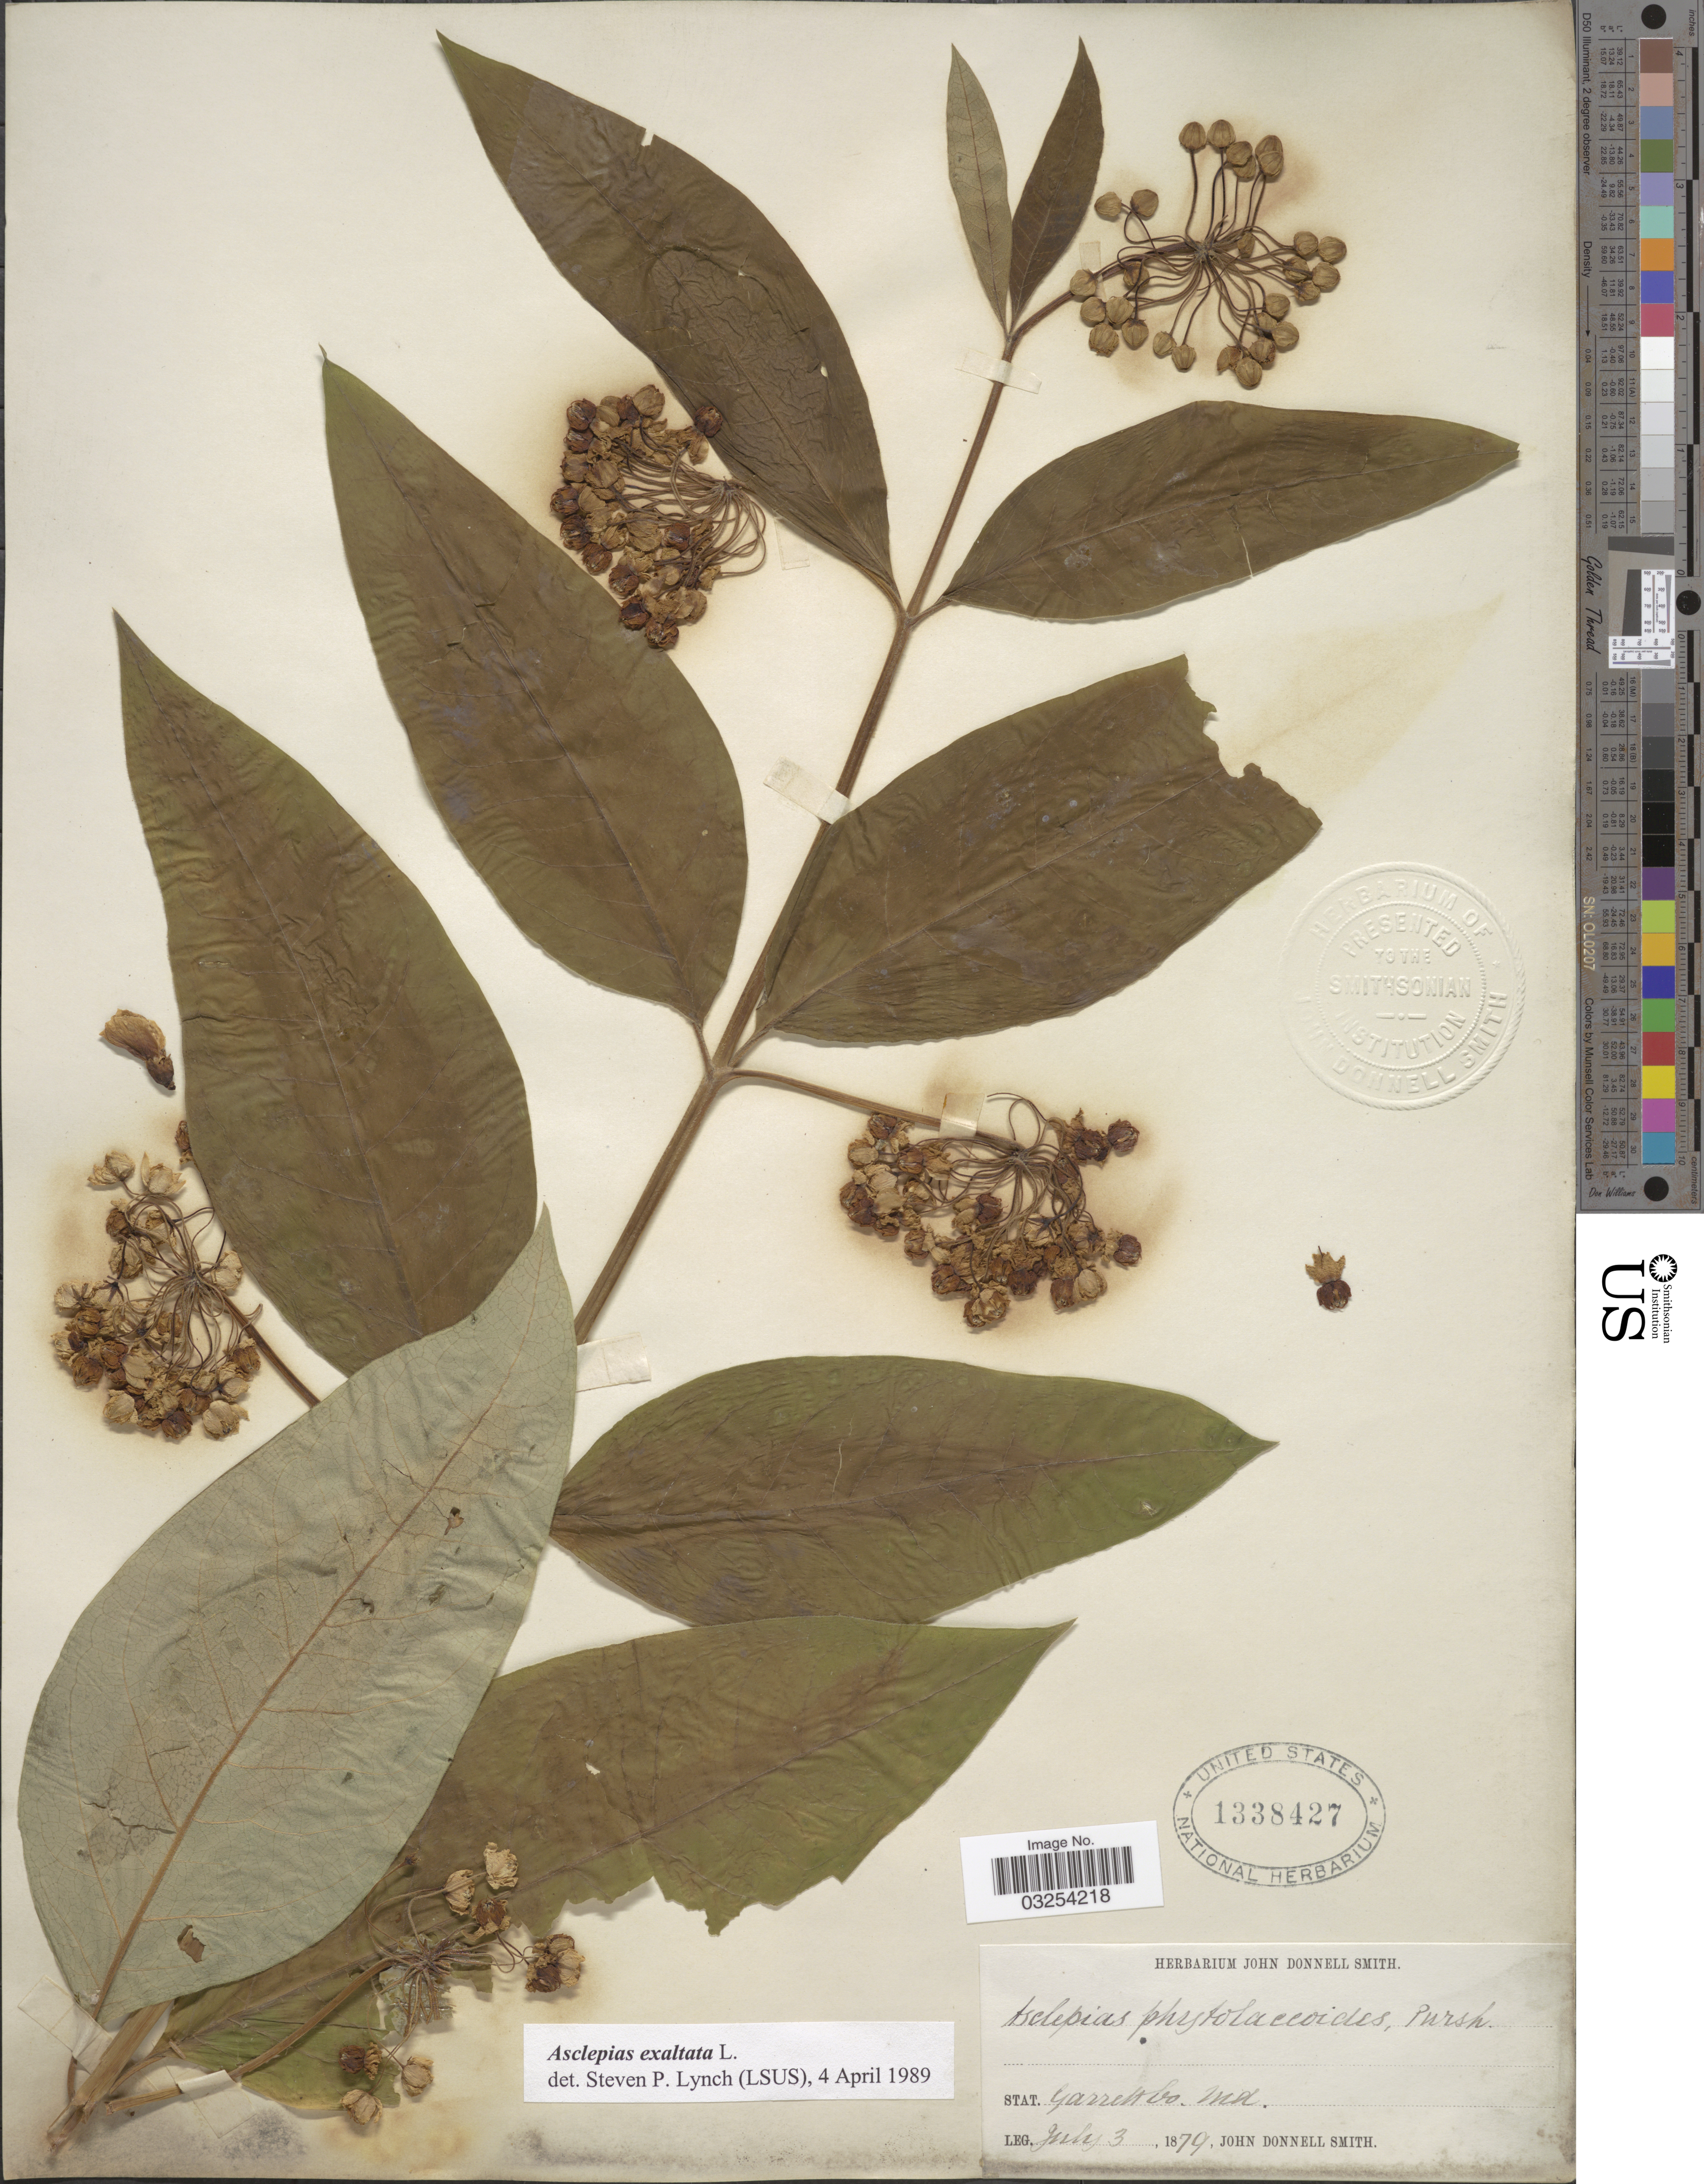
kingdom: Plantae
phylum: Tracheophyta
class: Magnoliopsida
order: Gentianales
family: Apocynaceae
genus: Asclepias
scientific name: Asclepias exaltata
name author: Muhl.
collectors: J. Donnell Smith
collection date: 1879-07-03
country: United States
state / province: Maryland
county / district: Garrett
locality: Stat. Garrett Co.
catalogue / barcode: US 1338427